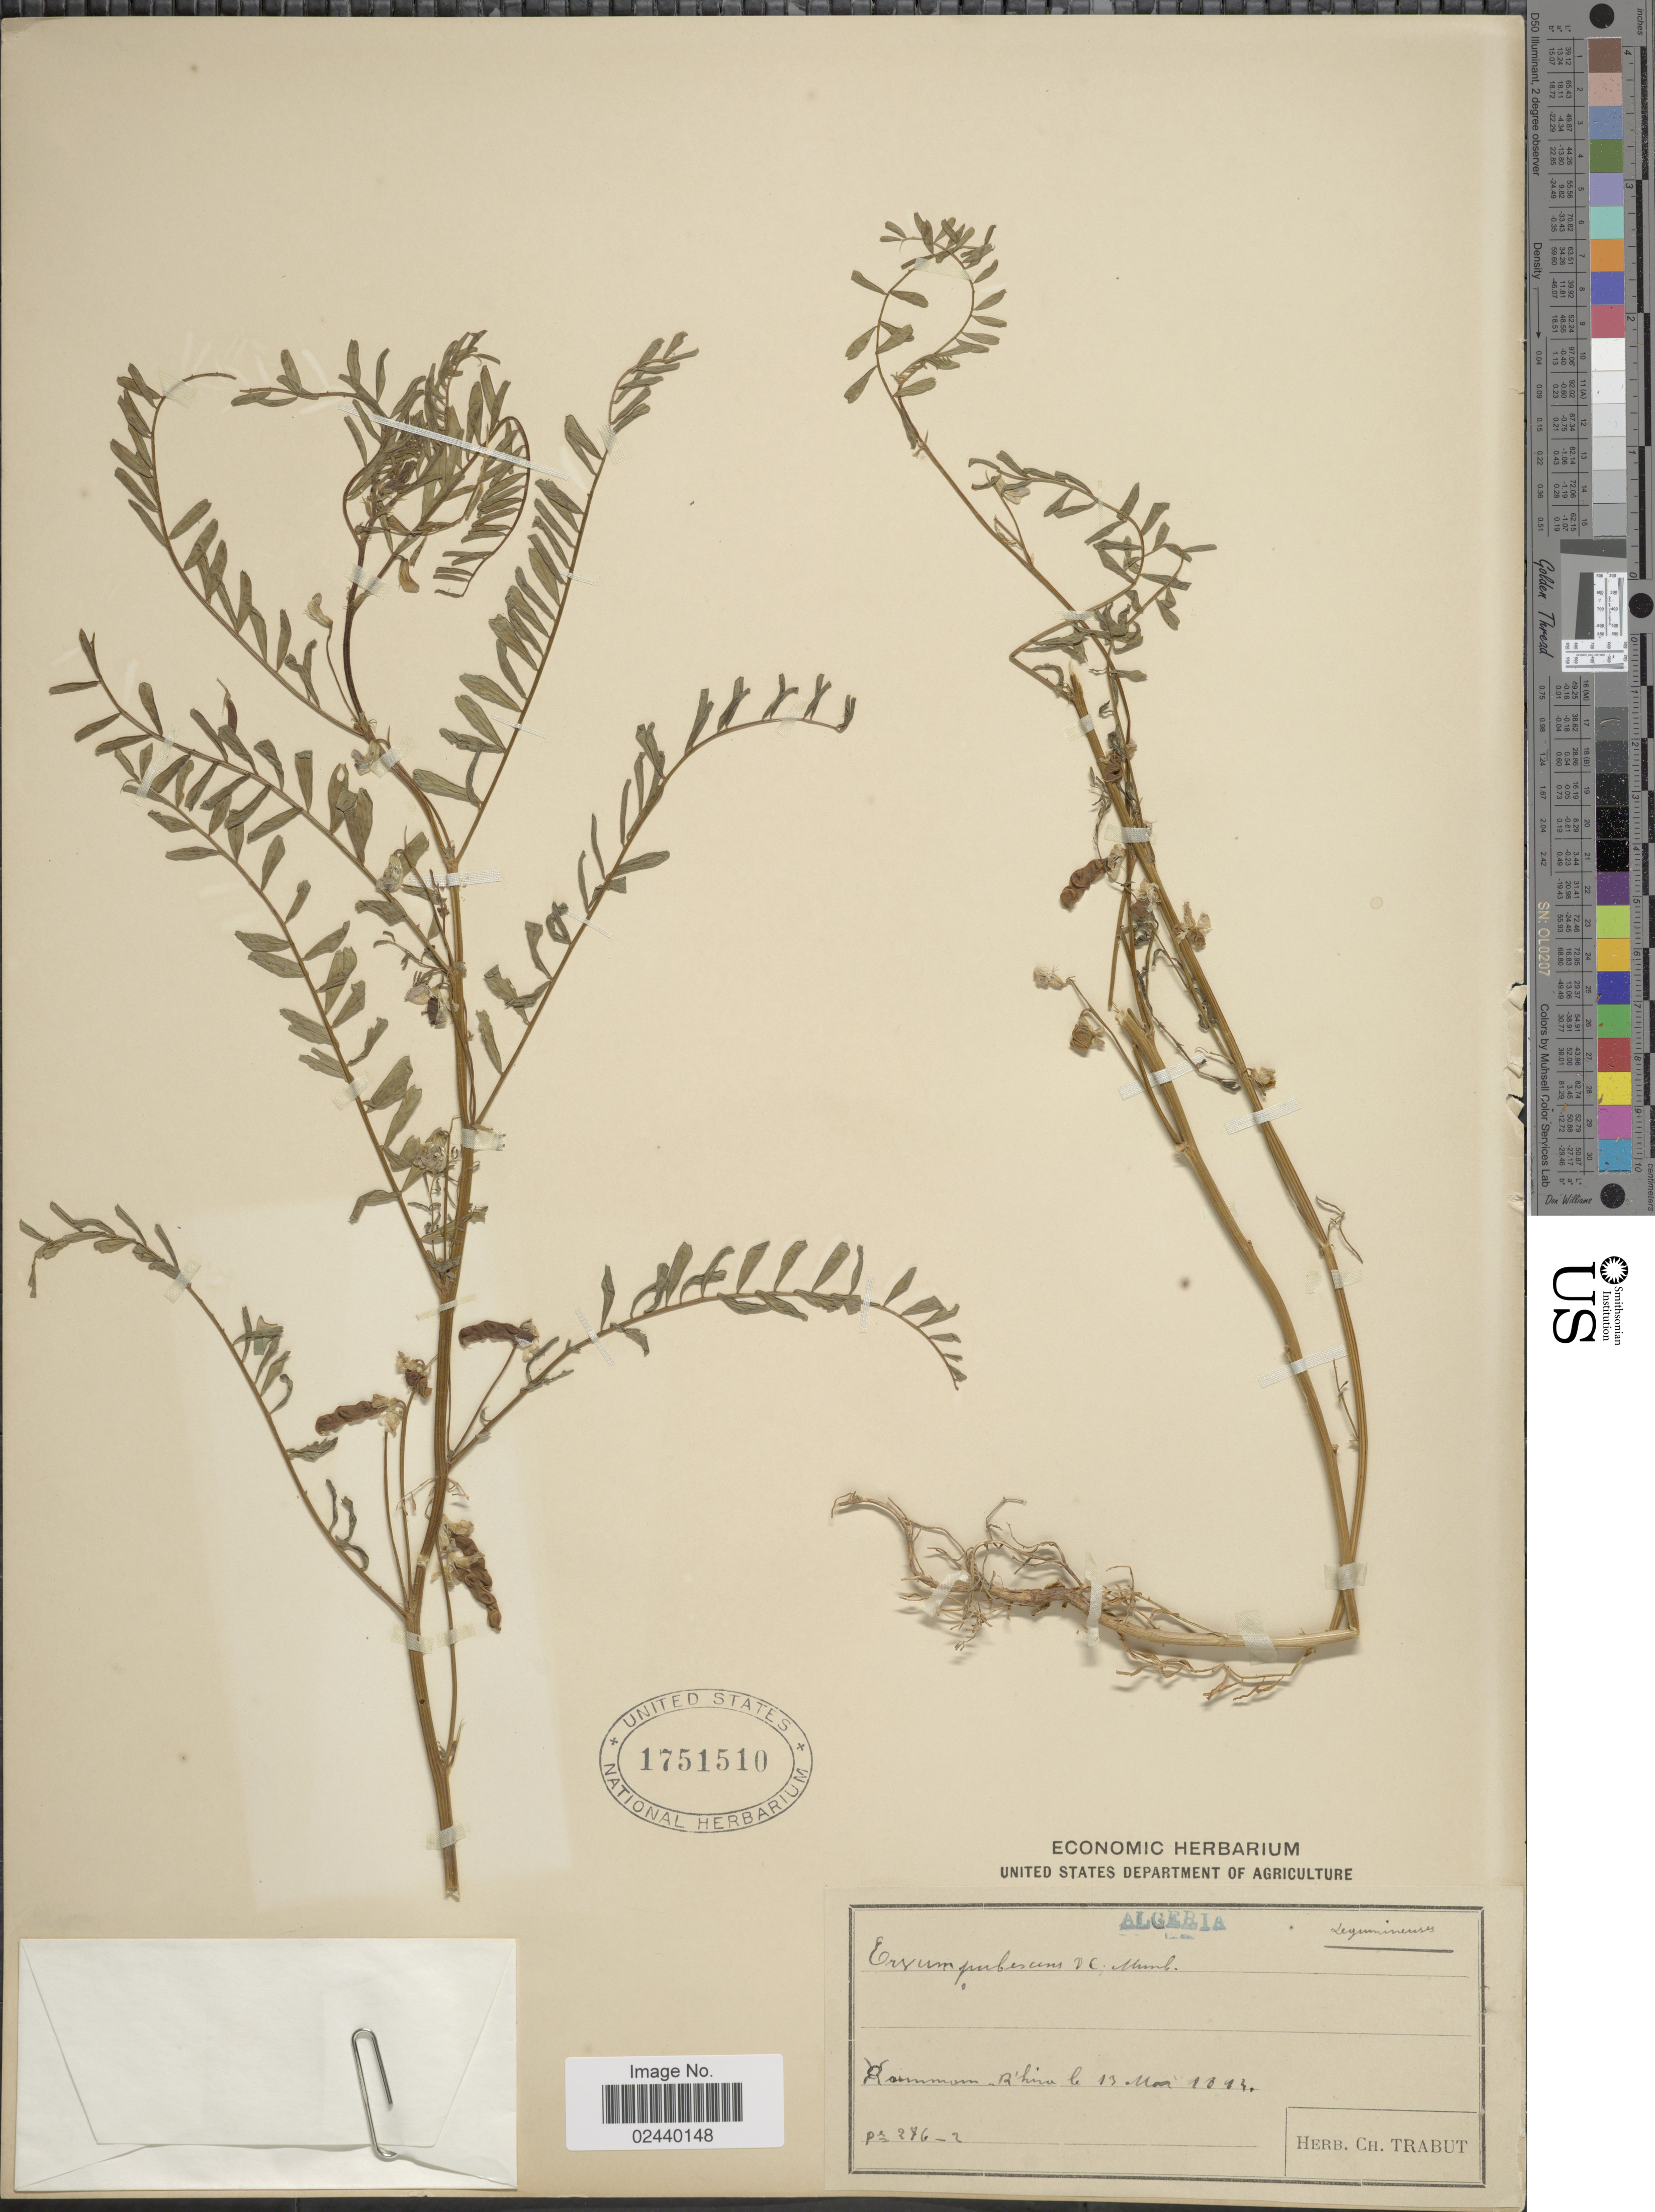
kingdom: Plantae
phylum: Tracheophyta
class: Magnoliopsida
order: Fabales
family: Fabaceae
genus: Vicia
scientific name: Vicia pubescens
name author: (DC.) Link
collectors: Ex herb. Ch. Trabut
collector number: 267-2*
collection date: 1813-05-13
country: Algeria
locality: [illegible text] R'hiu [interpreted]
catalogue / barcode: US 1751510